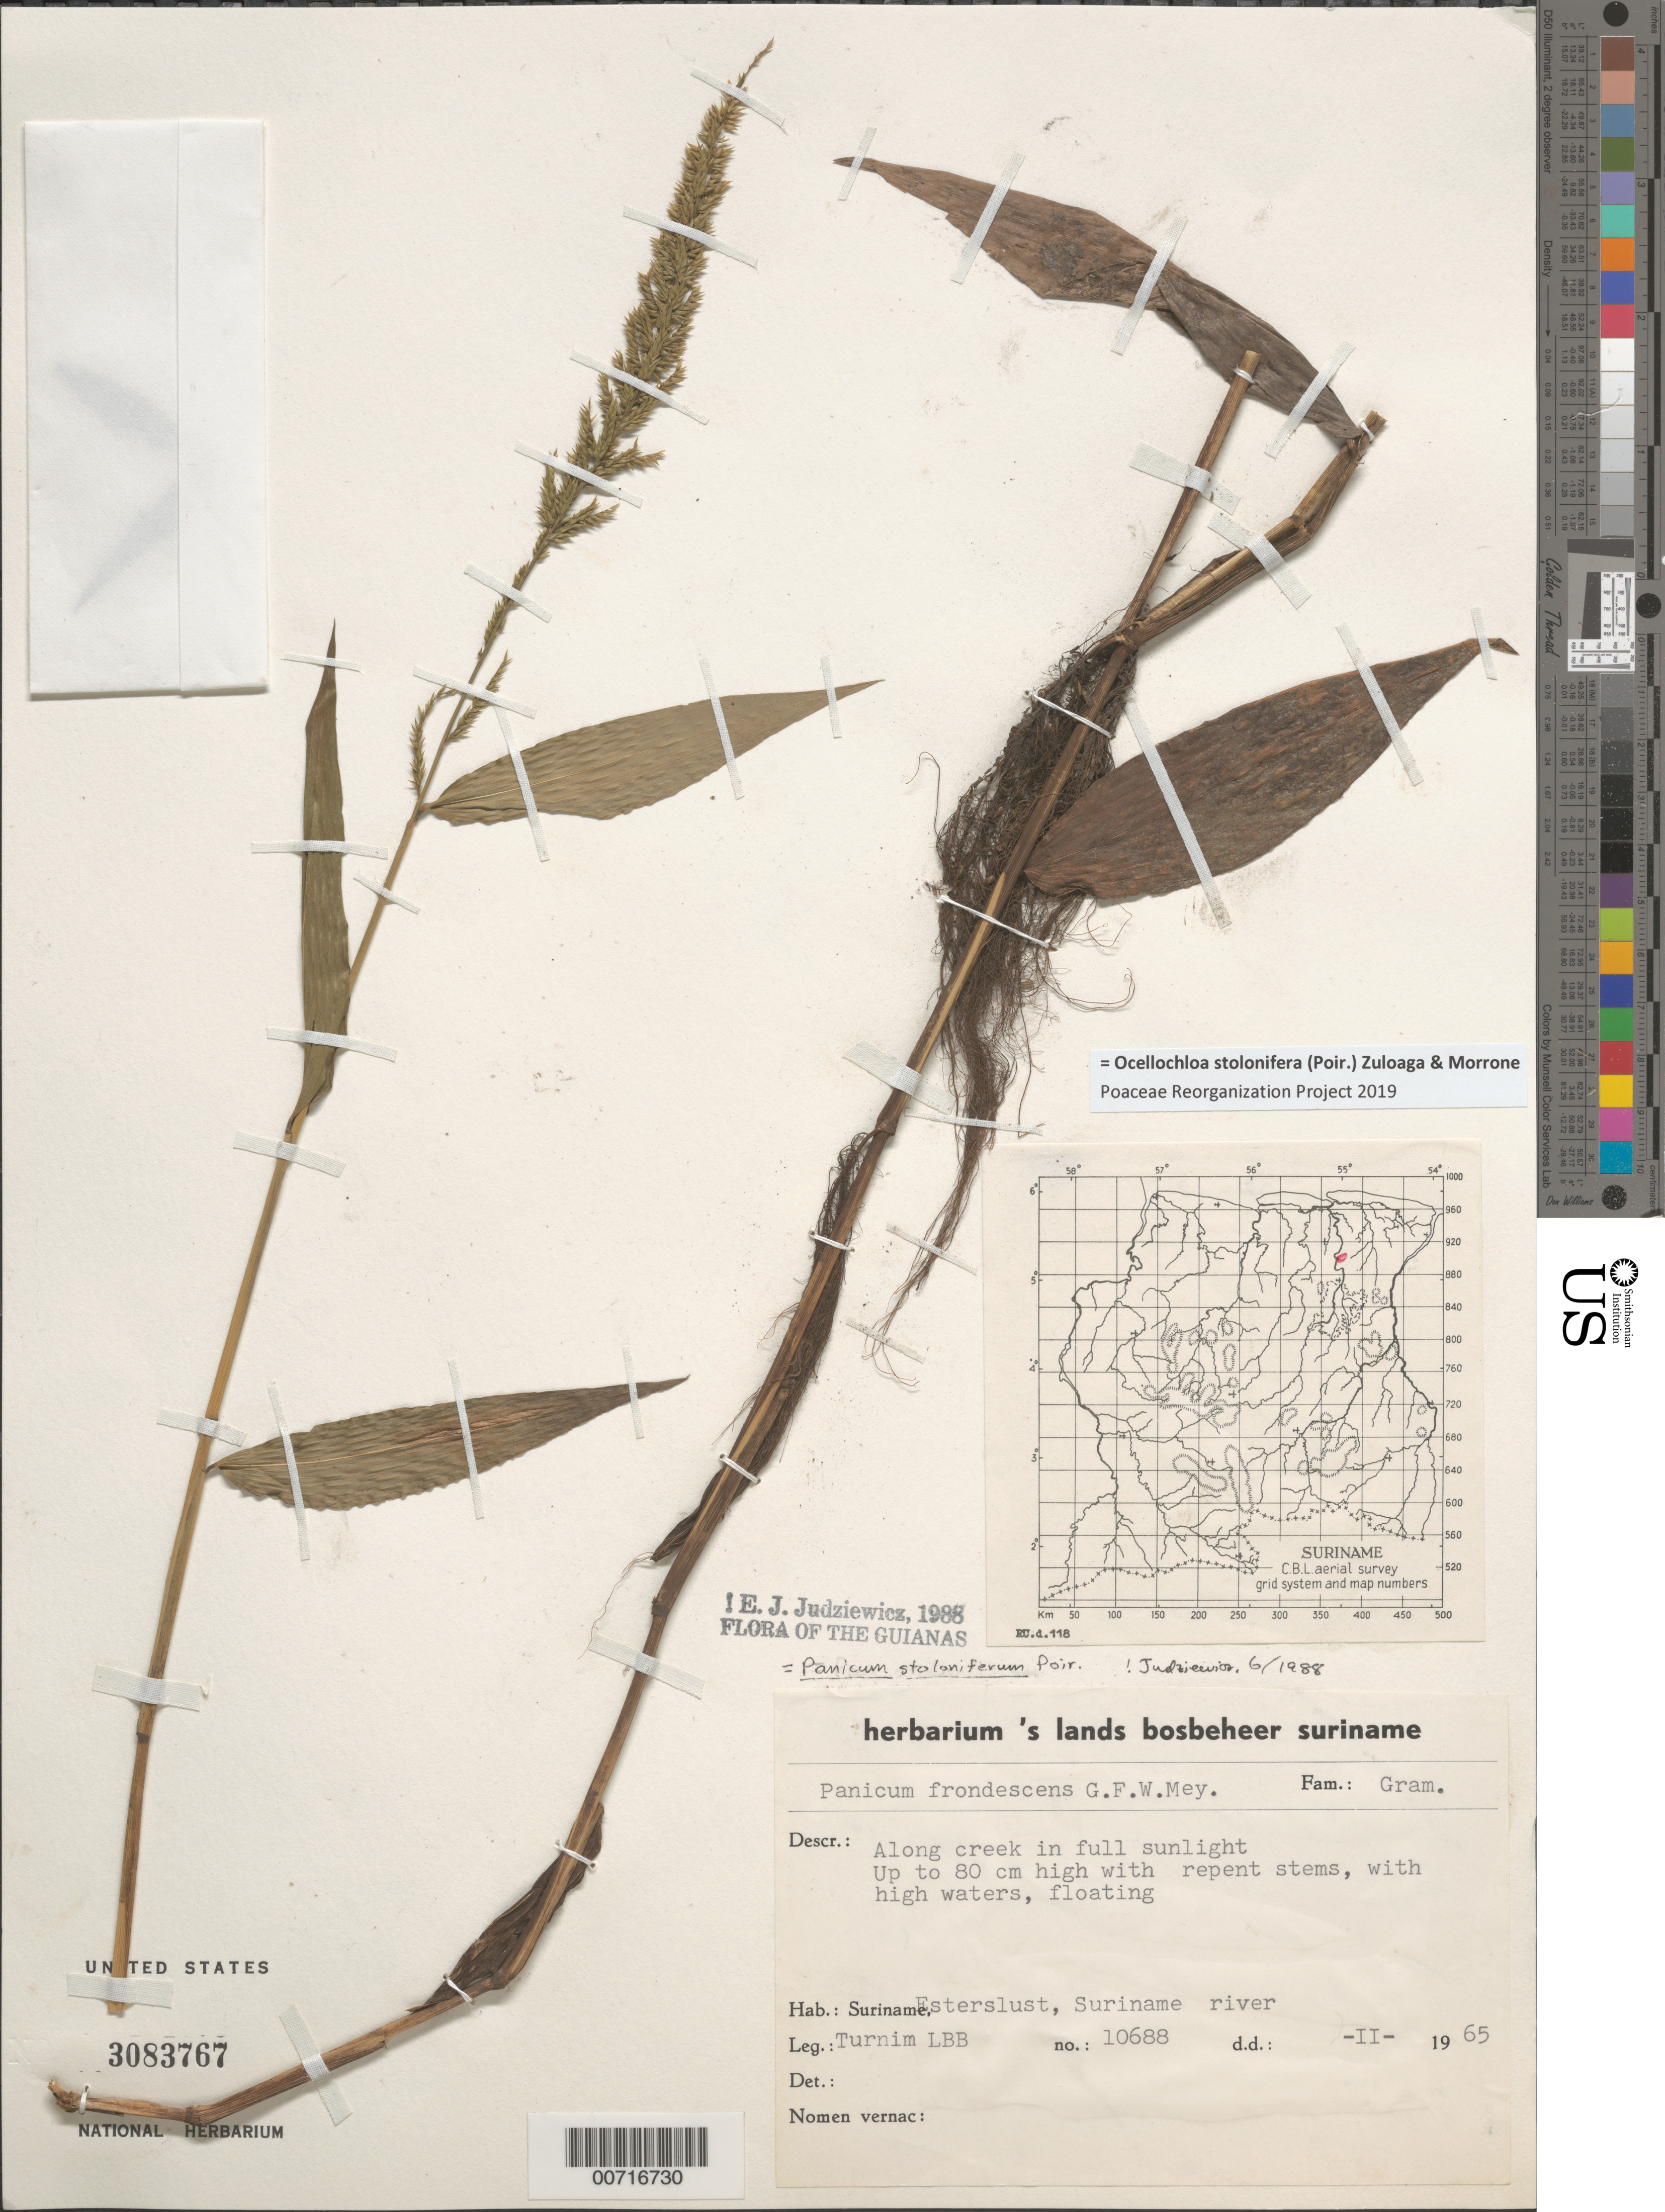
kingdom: Plantae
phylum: Tracheophyta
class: Liliopsida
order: Poales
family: Poaceae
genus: Panicum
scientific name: Panicum stoloniferum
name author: Poir.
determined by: Judziewicz, E. J.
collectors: E. F. im Thurn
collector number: LBB 10688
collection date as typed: Feb-65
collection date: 1965-02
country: Suriname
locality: Esterslust, Suriname R.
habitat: Along creek in full sunlight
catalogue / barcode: US 3083767